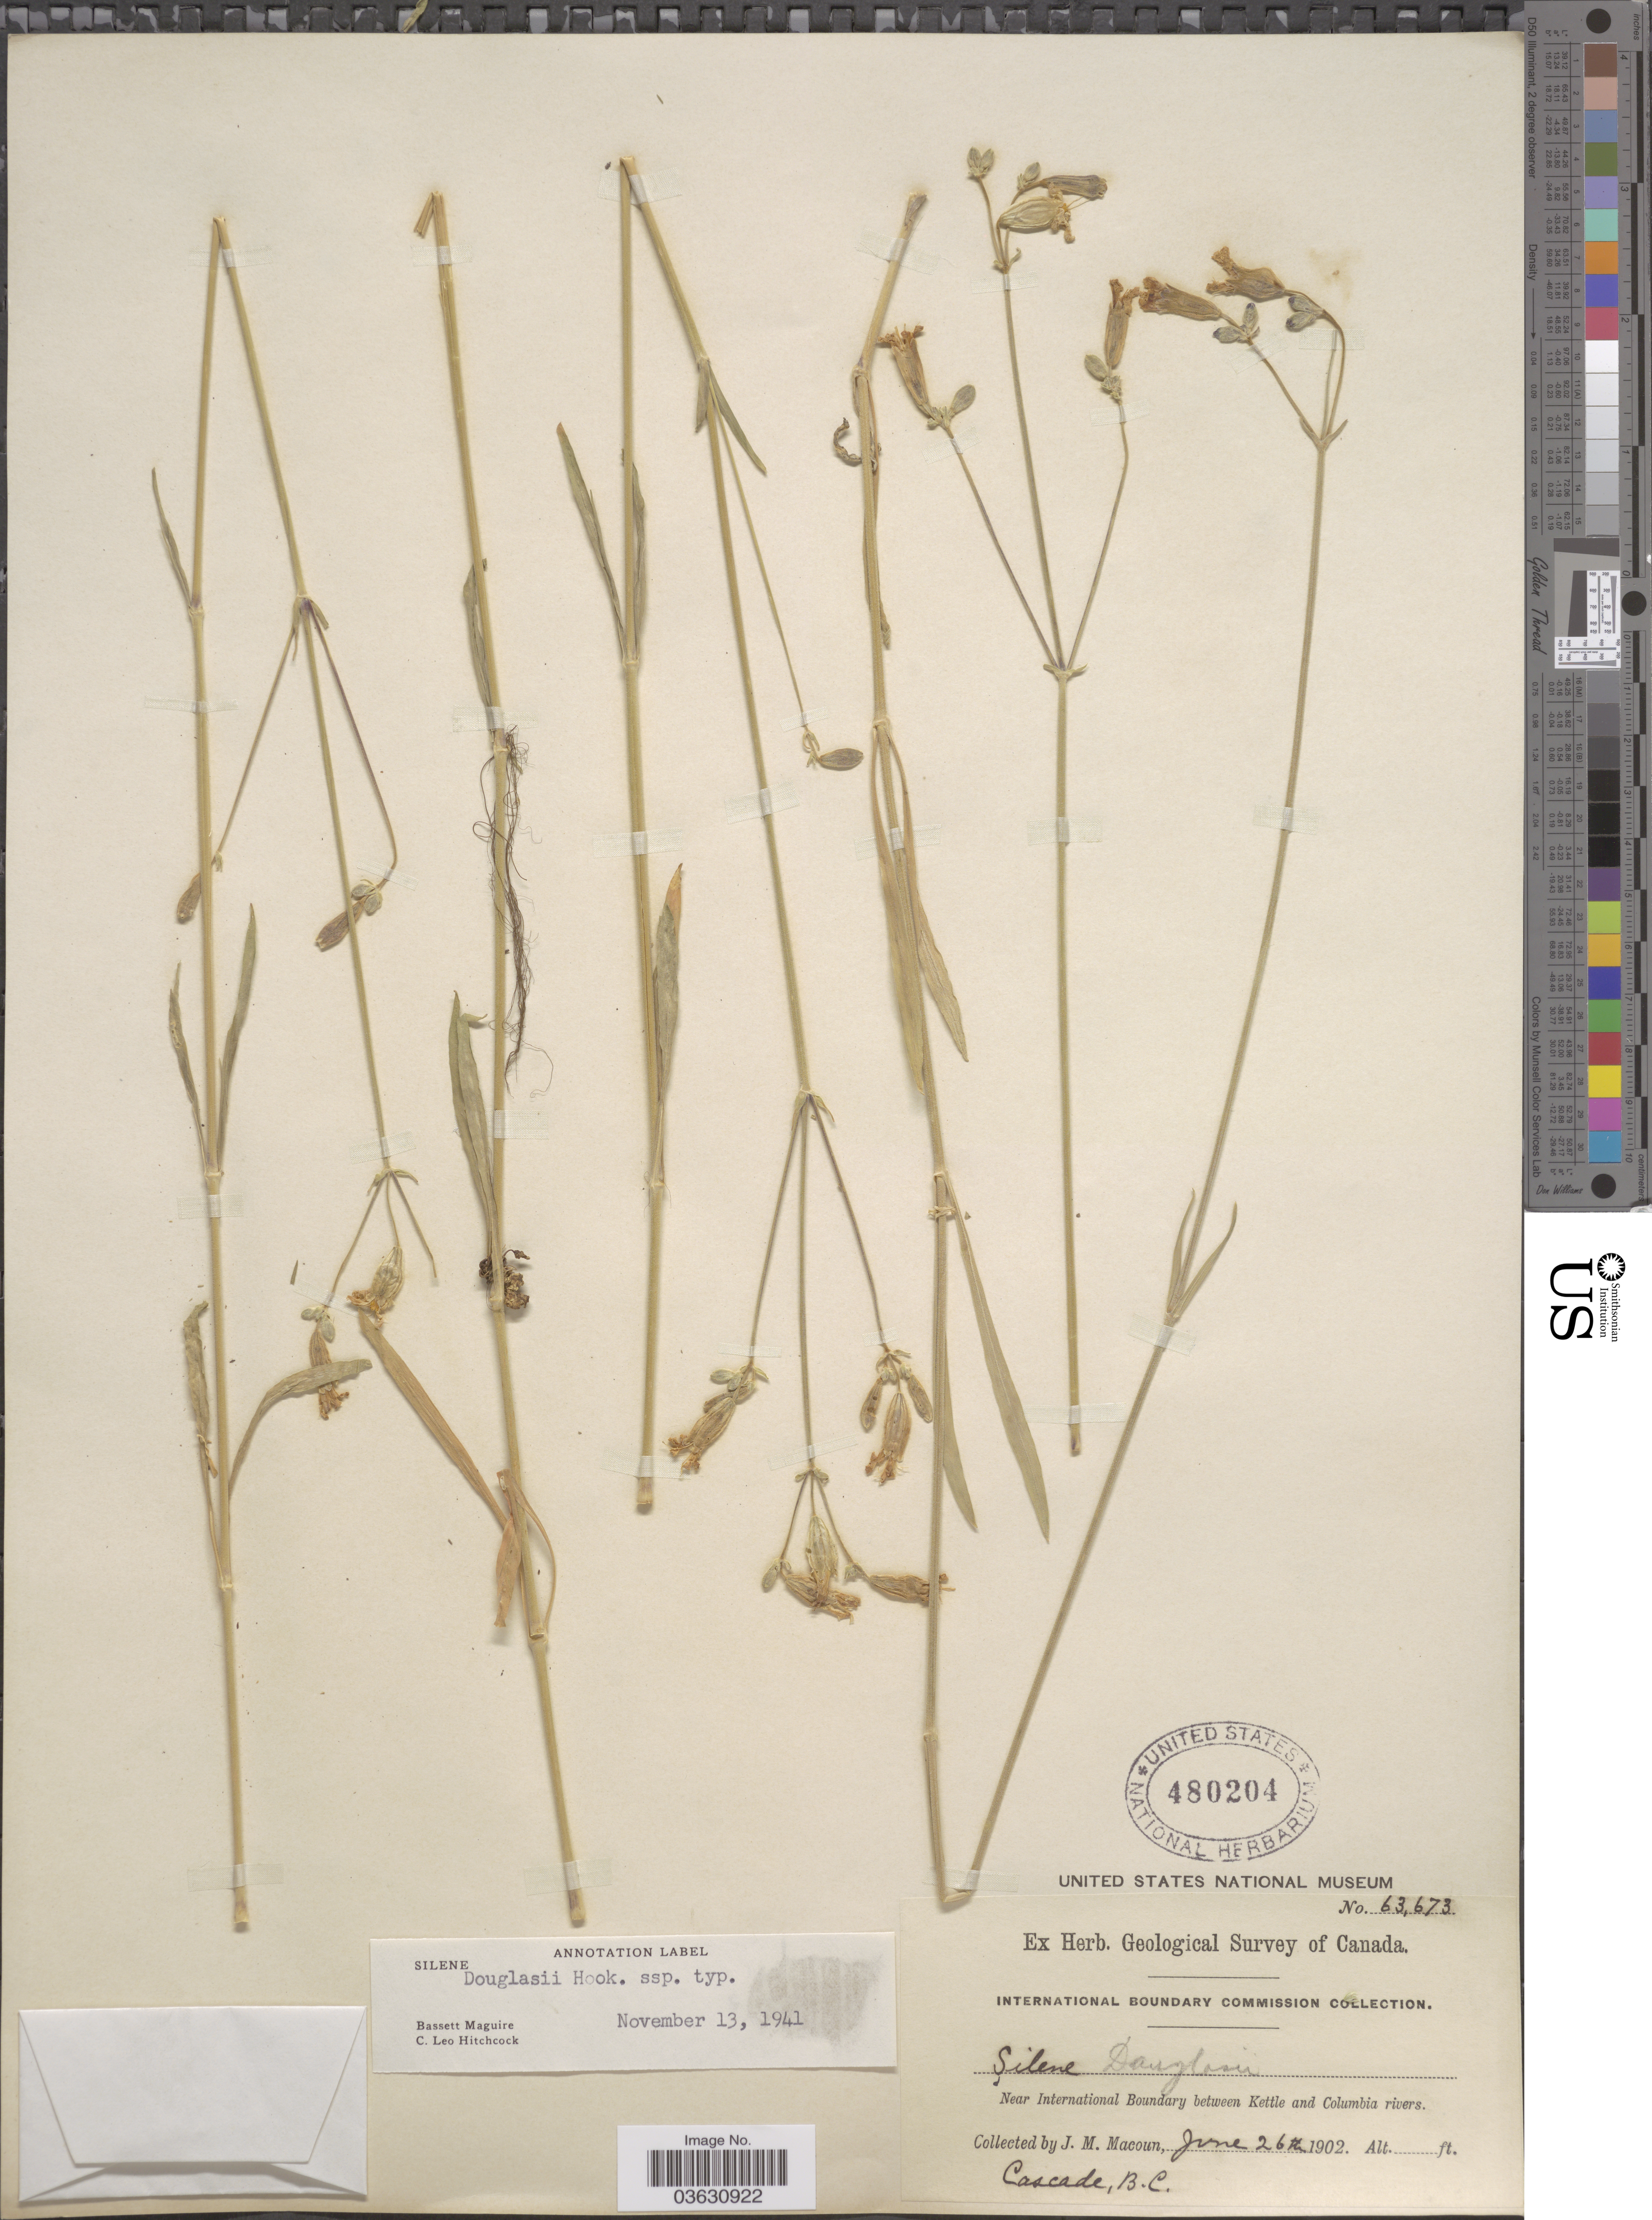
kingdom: Plantae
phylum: Tracheophyta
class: Magnoliopsida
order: Caryophyllales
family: Caryophyllaceae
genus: Silene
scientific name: Silene douglasii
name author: Hook.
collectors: J. M. Macoun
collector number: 63673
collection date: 1902-06-26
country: Canada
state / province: British Columbia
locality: Near International Boundary between Kettle and Columbia rivers. Cascade.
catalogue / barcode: US 480204